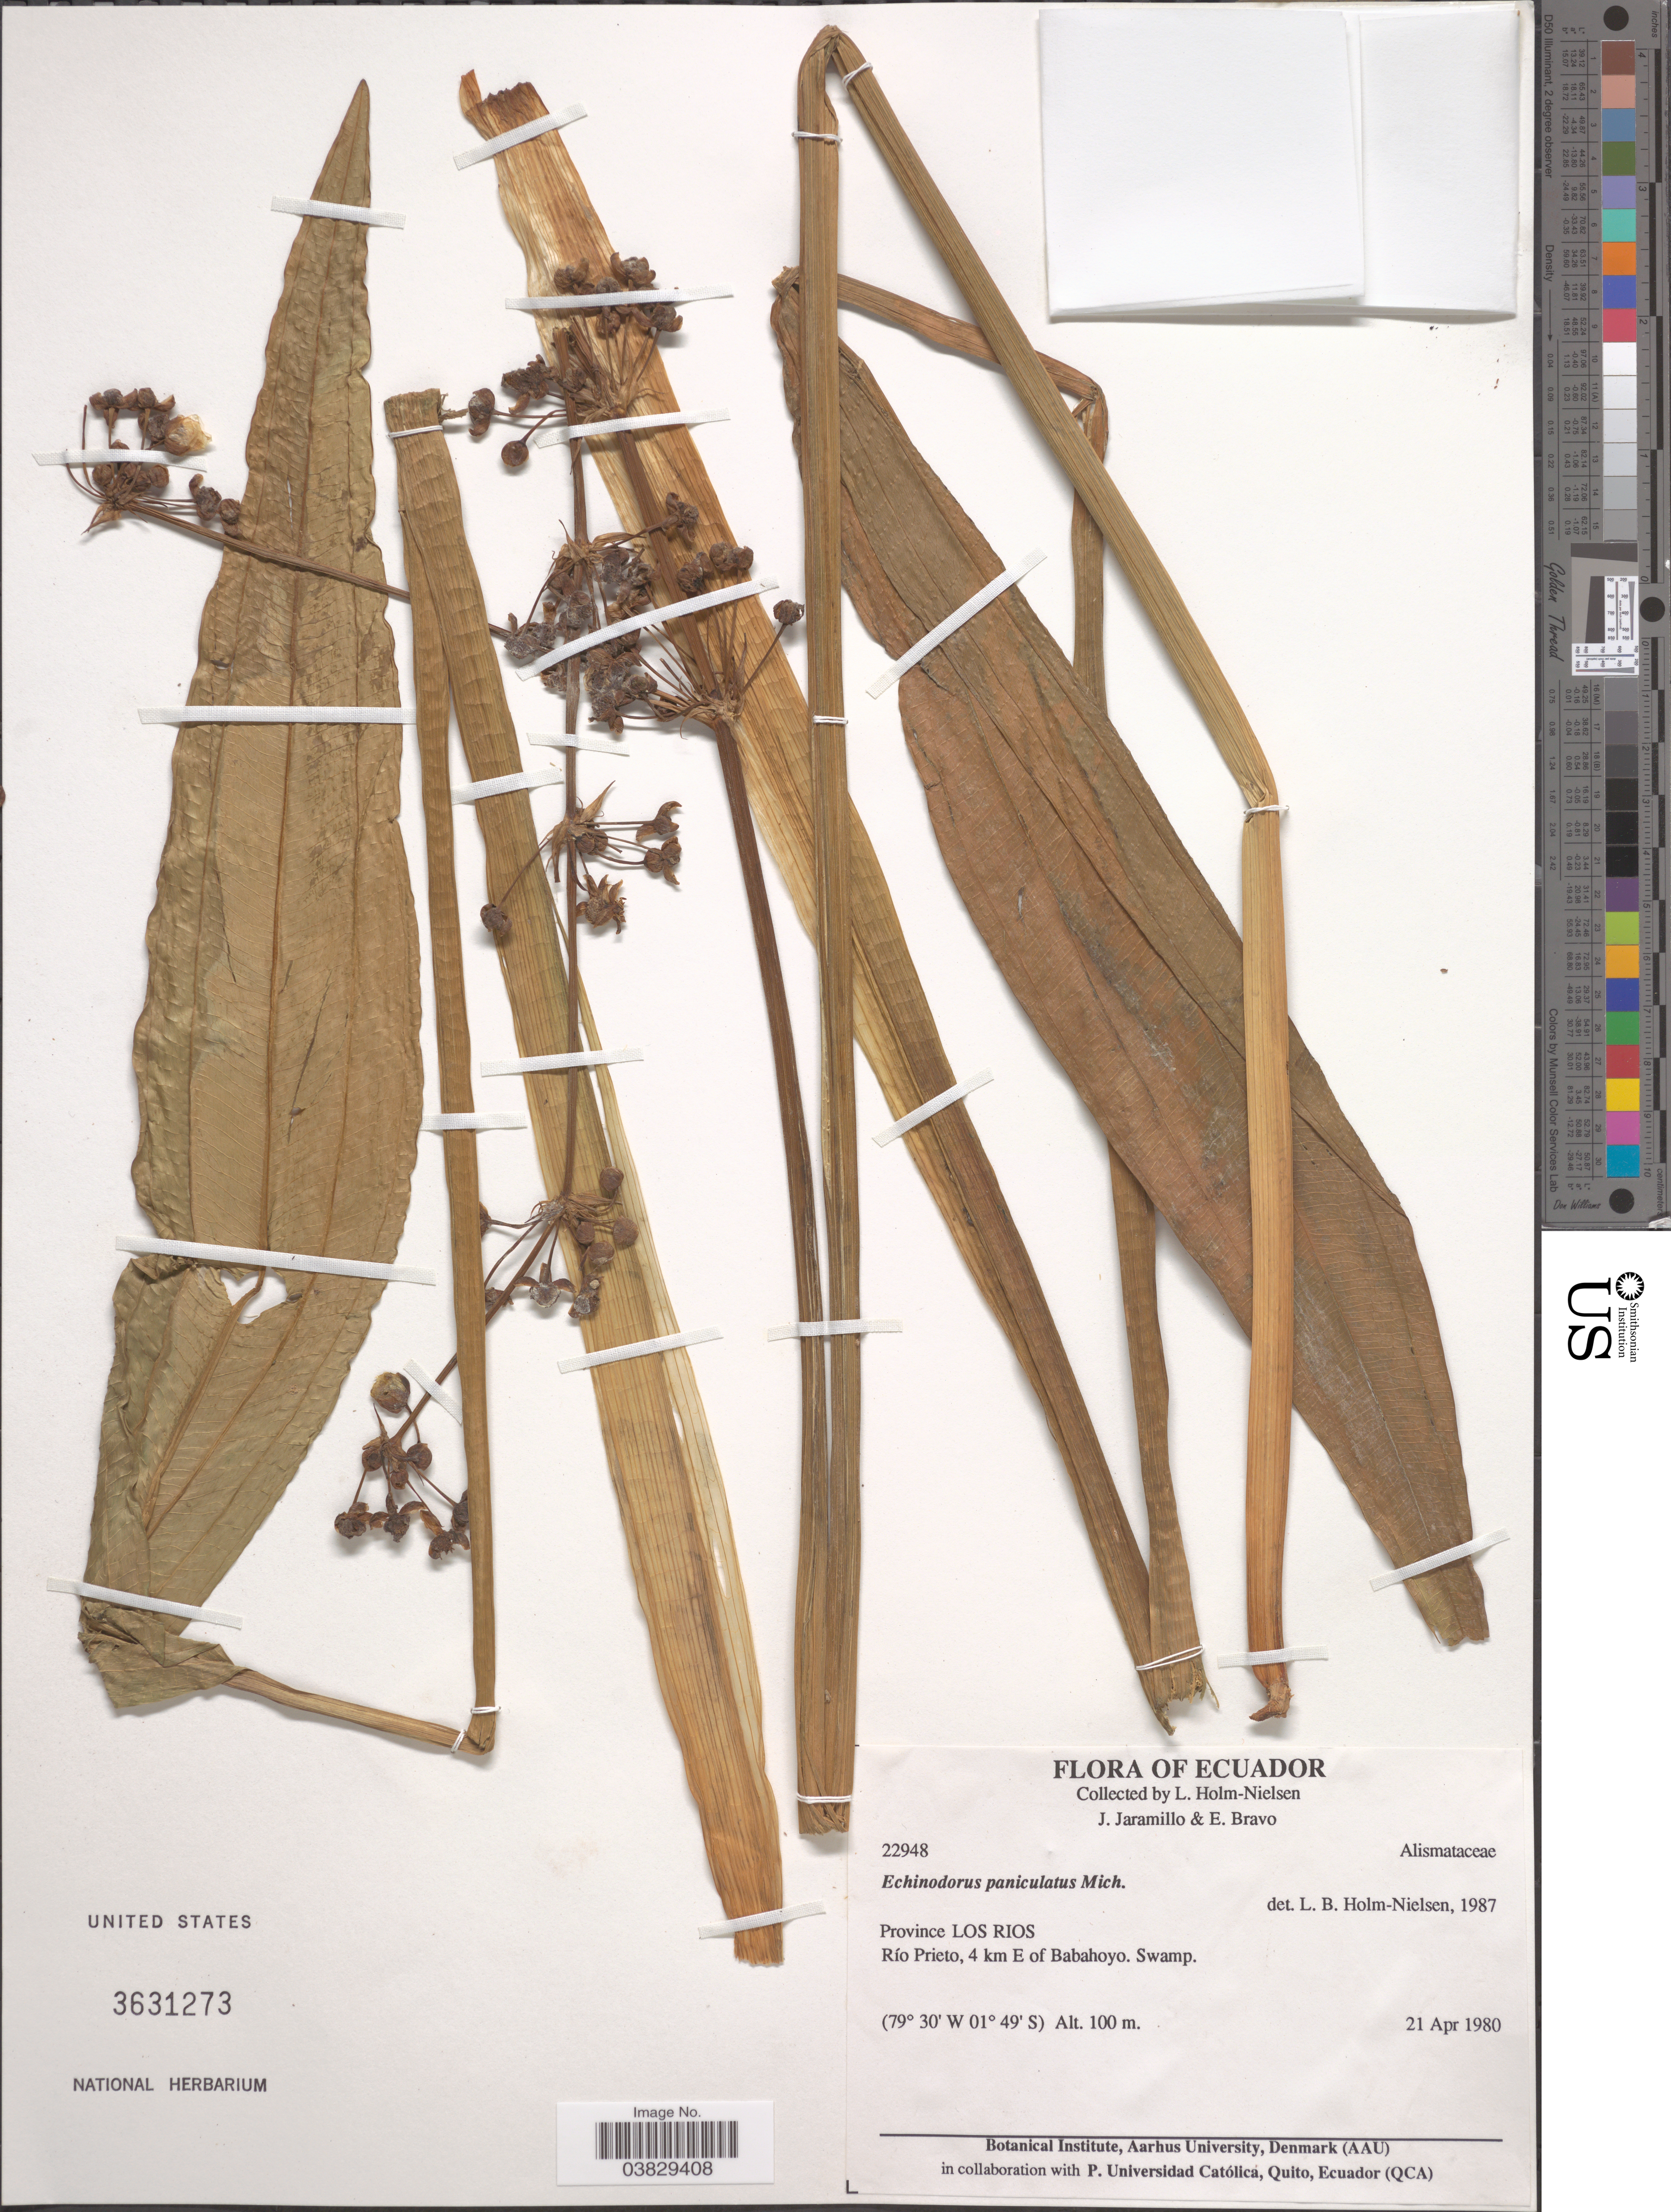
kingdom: Plantae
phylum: Tracheophyta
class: Liliopsida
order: Alismatales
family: Alismataceae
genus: Echinodorus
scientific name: Echinodorus paniculatus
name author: Micheli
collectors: L. B. Holm-Nielsen, J. Jaramillo & E. Bravo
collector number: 22948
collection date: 1980-04-21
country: Ecuador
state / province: Los Ríos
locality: Río Prieto, 4 km E of Babahoyo.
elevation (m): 100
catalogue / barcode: US 3631273